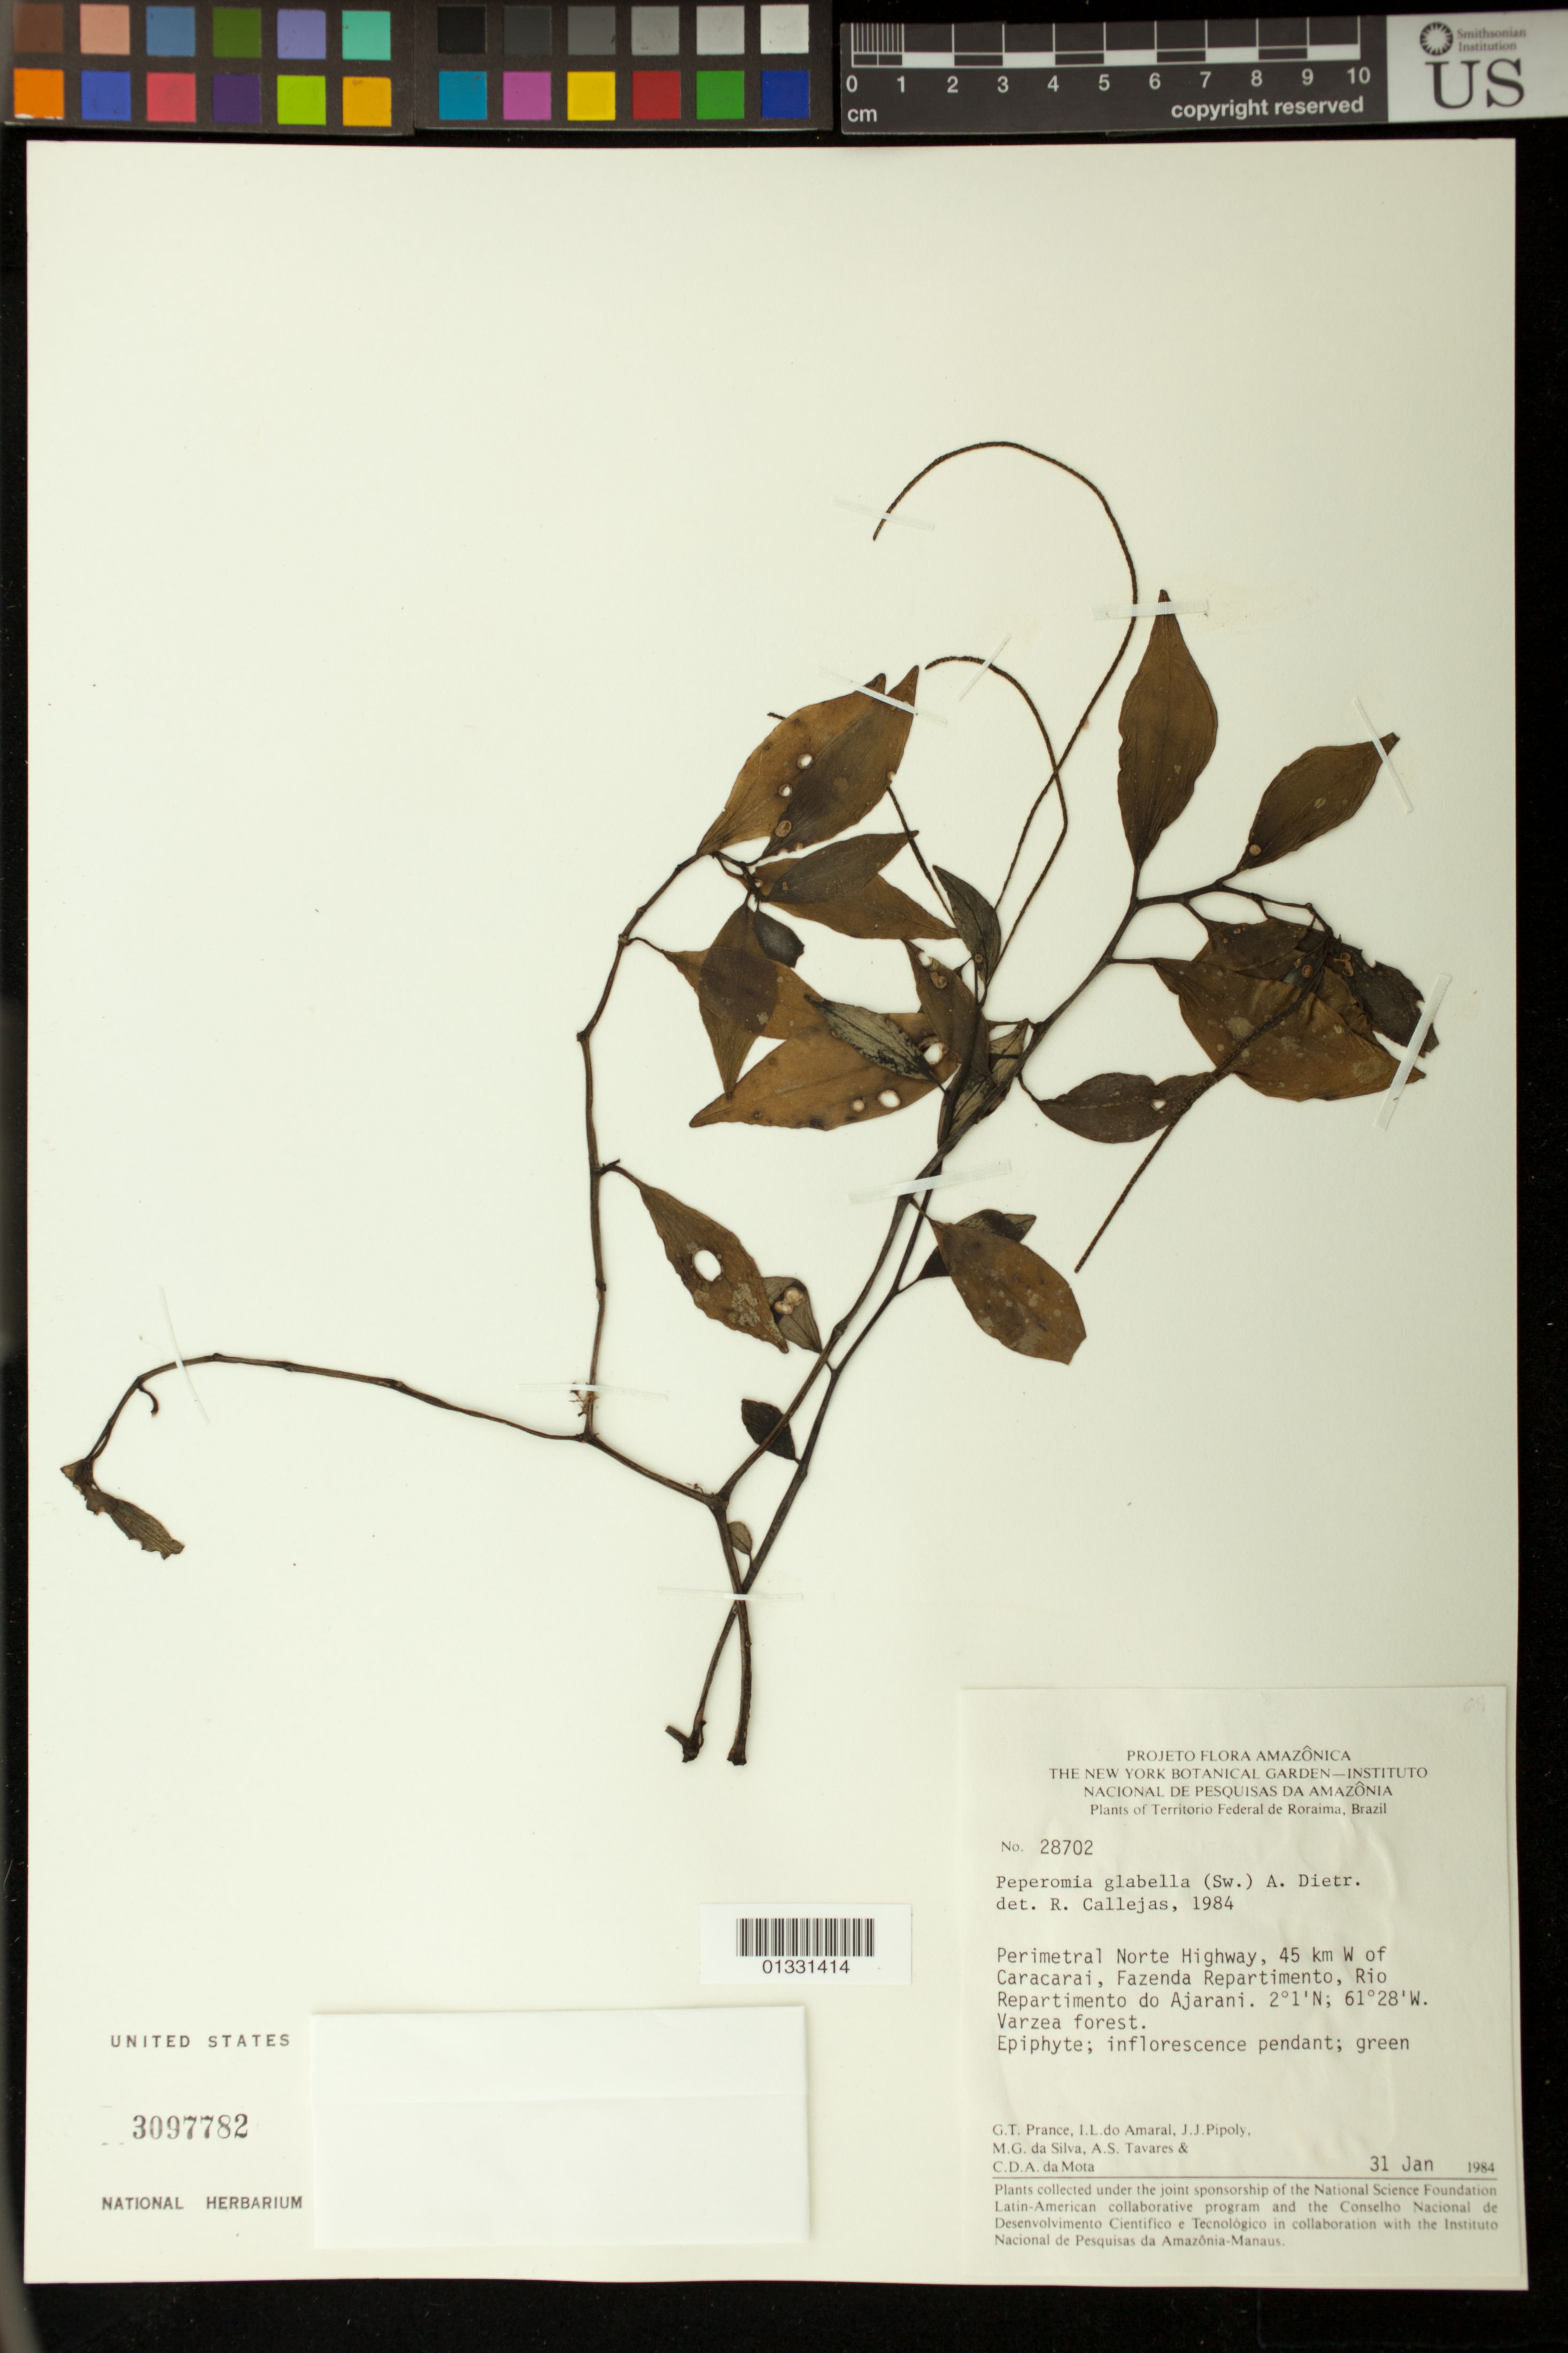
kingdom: Plantae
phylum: Tracheophyta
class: Magnoliopsida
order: Piperales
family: Piperaceae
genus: Peperomia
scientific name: Peperomia glabella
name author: (Sw.) A. Dietr.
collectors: G. T. Prance, I. L. Amaral, J. J. Pipoly, A. S. Tavares, M. G. Silva & C. D. A. Mota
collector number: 28702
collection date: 1984-01-31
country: Brazil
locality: Perimetral Norte Highway, 45 Km W of Caracarai. Fazenda Repartimento, Rio Repartimento do Ajarani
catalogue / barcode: US 3097782